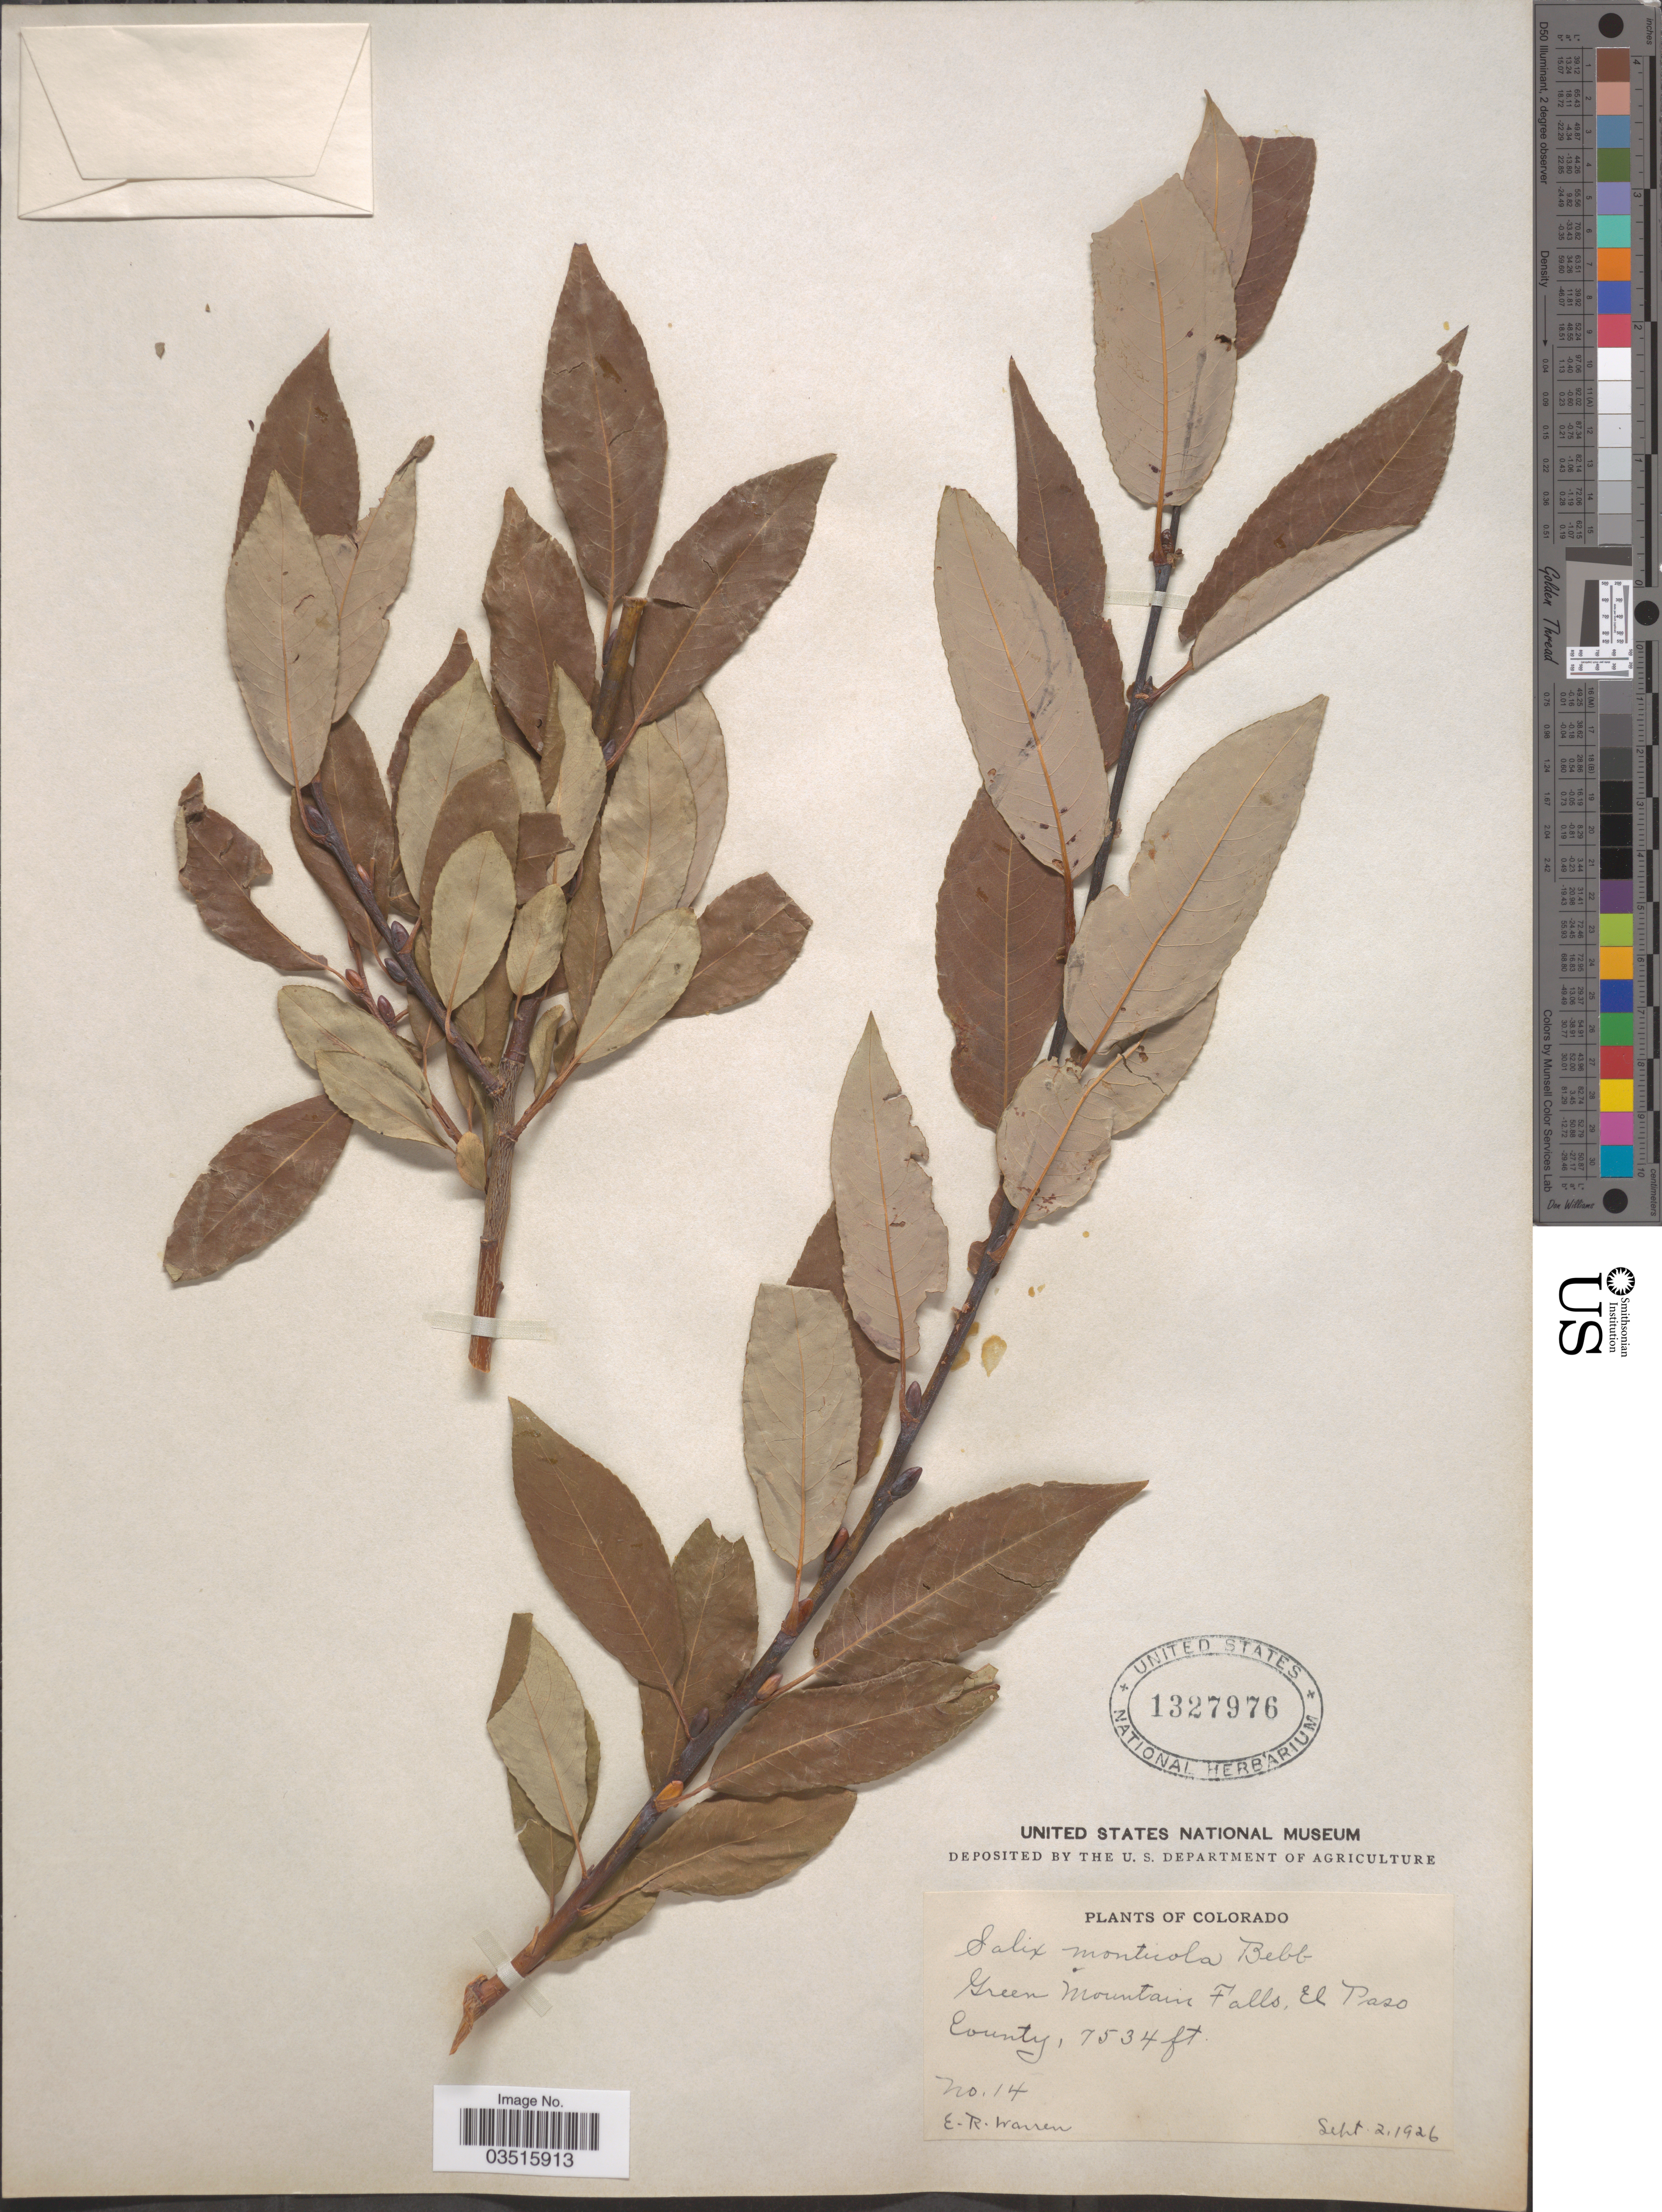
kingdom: Plantae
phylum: Tracheophyta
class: Magnoliopsida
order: Malpighiales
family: Salicaceae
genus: Salix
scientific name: Salix monticola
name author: Bebb.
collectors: E. Warren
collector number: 14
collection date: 1926-09-02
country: United States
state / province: Colorado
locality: Green mountain Falls, El Paso County.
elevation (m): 2296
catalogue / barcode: US 1327976